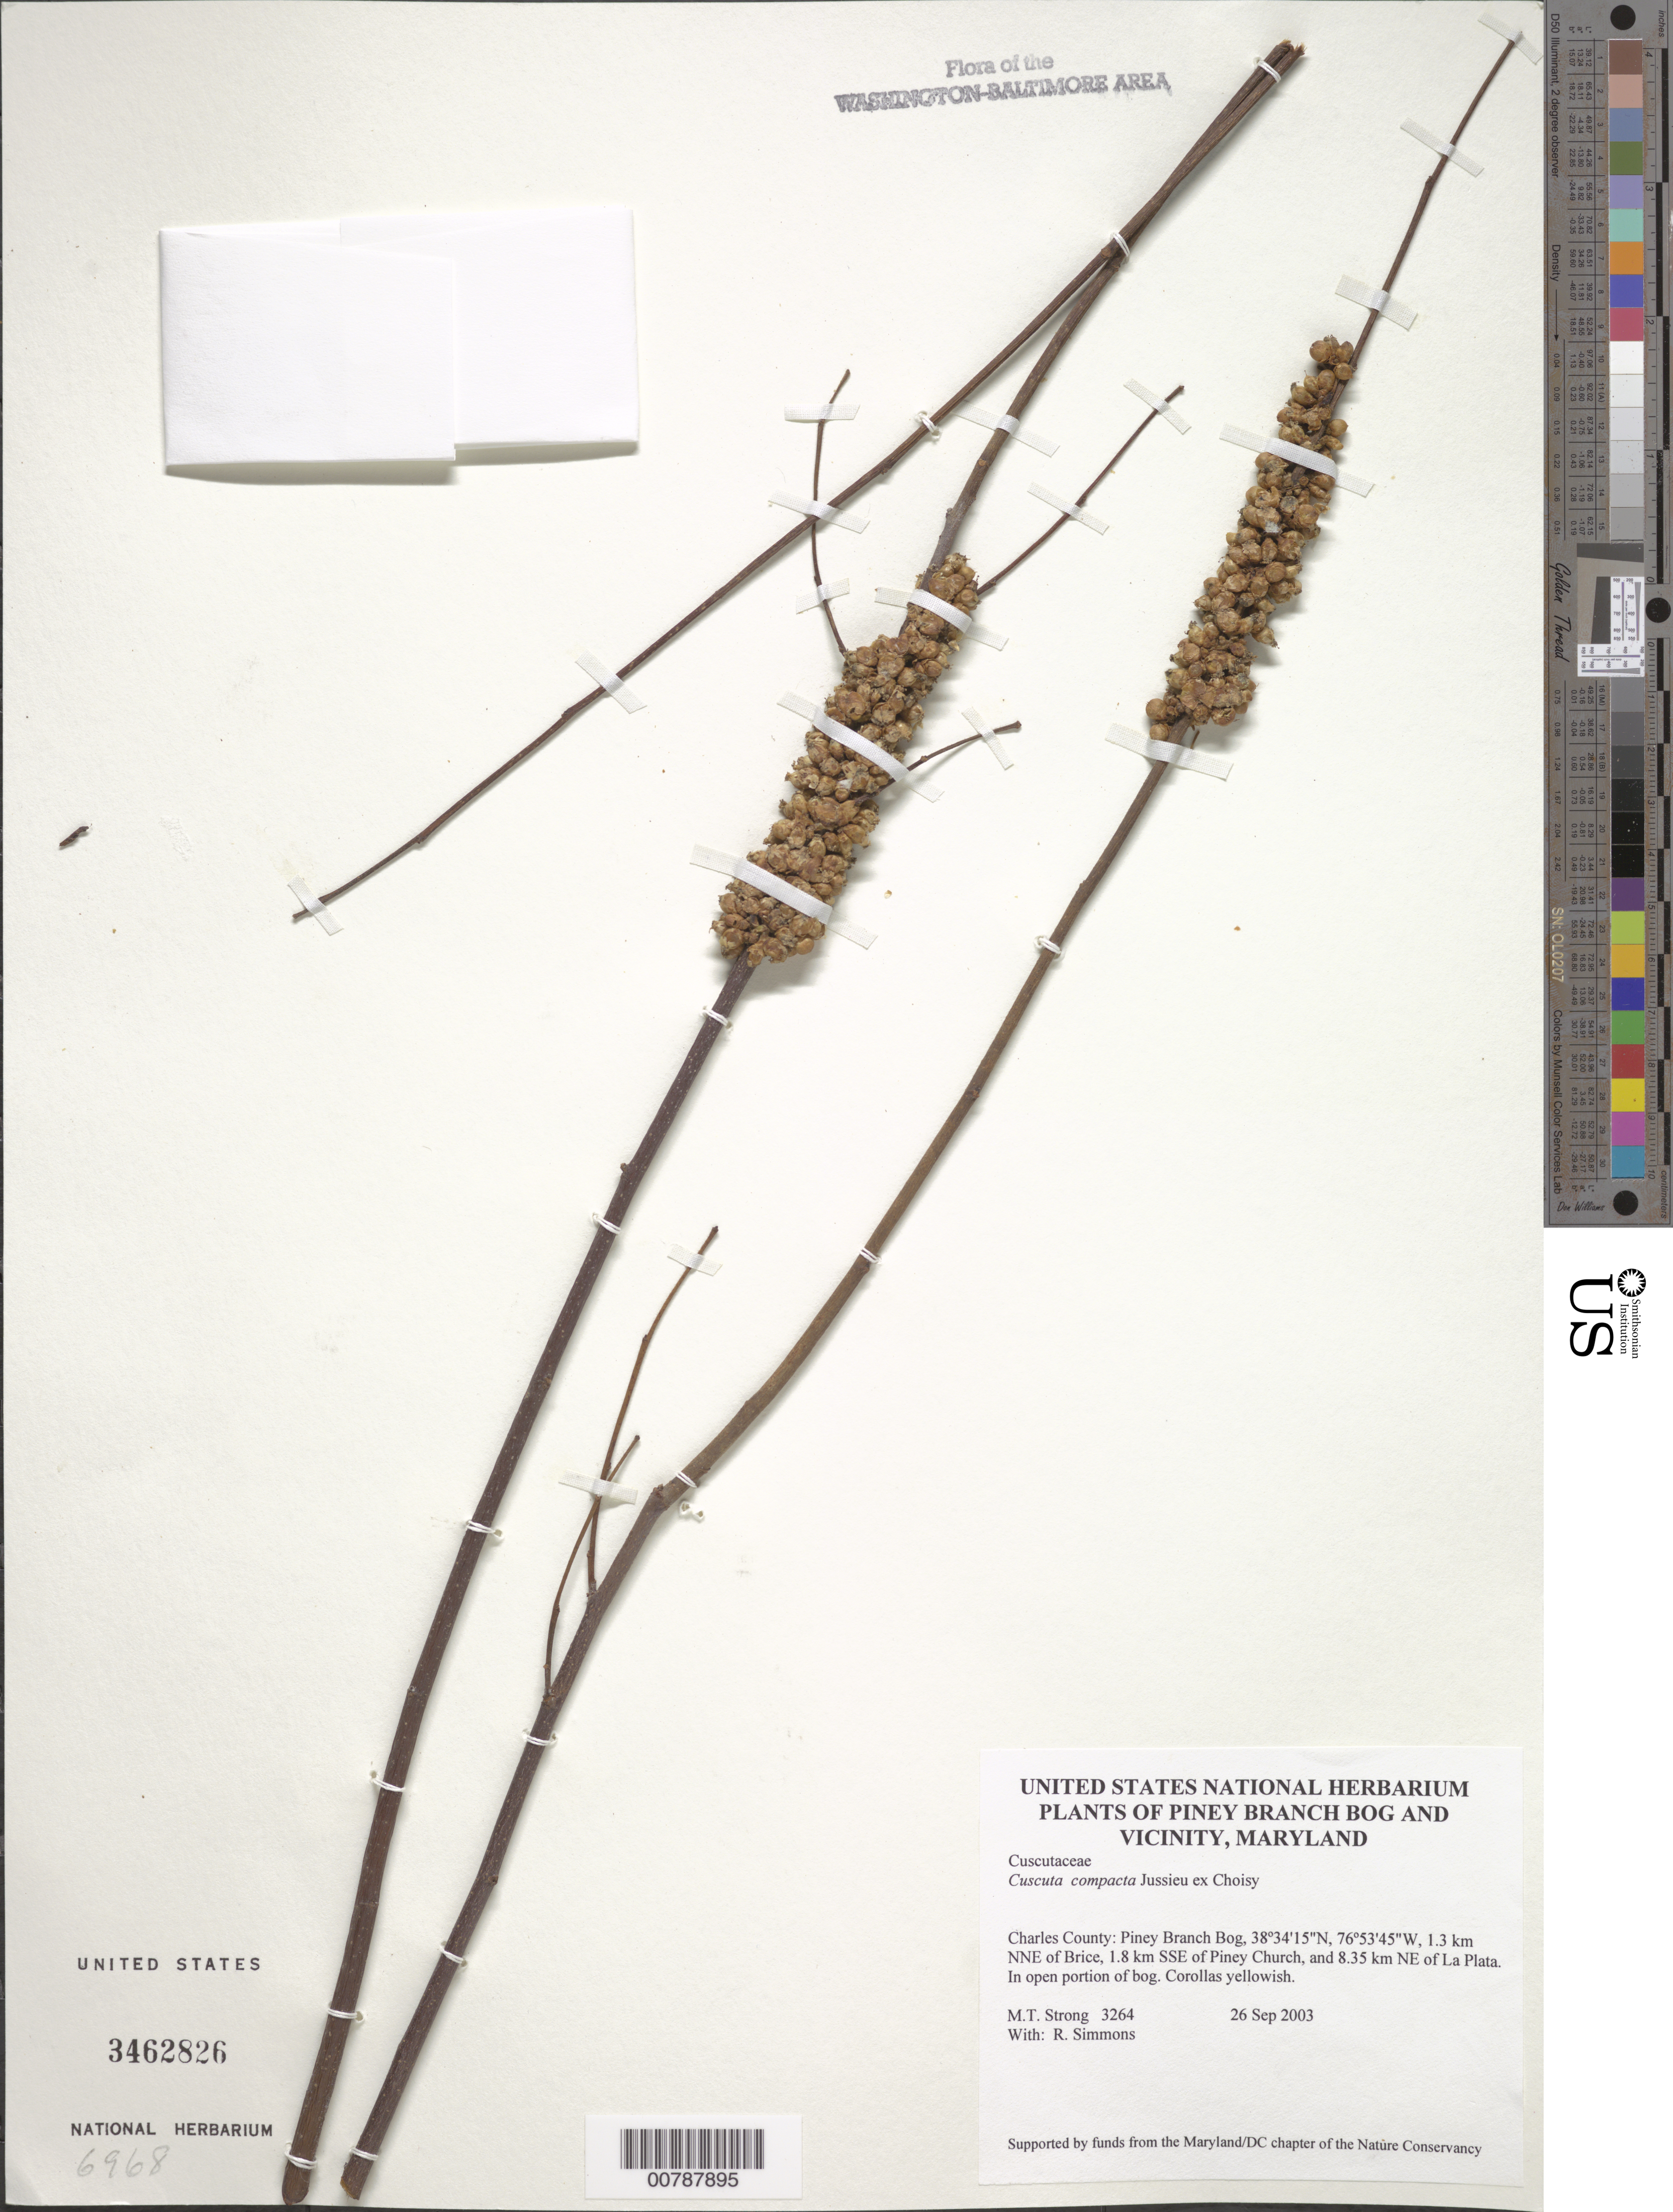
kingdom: Plantae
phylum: Tracheophyta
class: Magnoliopsida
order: Solanales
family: Convolvulaceae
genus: Cuscuta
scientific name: Cuscuta compacta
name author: Juss. ex Choisy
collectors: M. T. Strong & R. H. Simmons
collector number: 3264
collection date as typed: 26 Sep 2003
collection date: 2003-09-26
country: United States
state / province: Maryland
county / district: Charles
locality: Piney Branch Bog, 1.3 km NNE of Brice, 1.8 km SSE of Piney Church, and 8.35 km NE of La Plata.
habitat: In open portion of bog.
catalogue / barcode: US 3462826